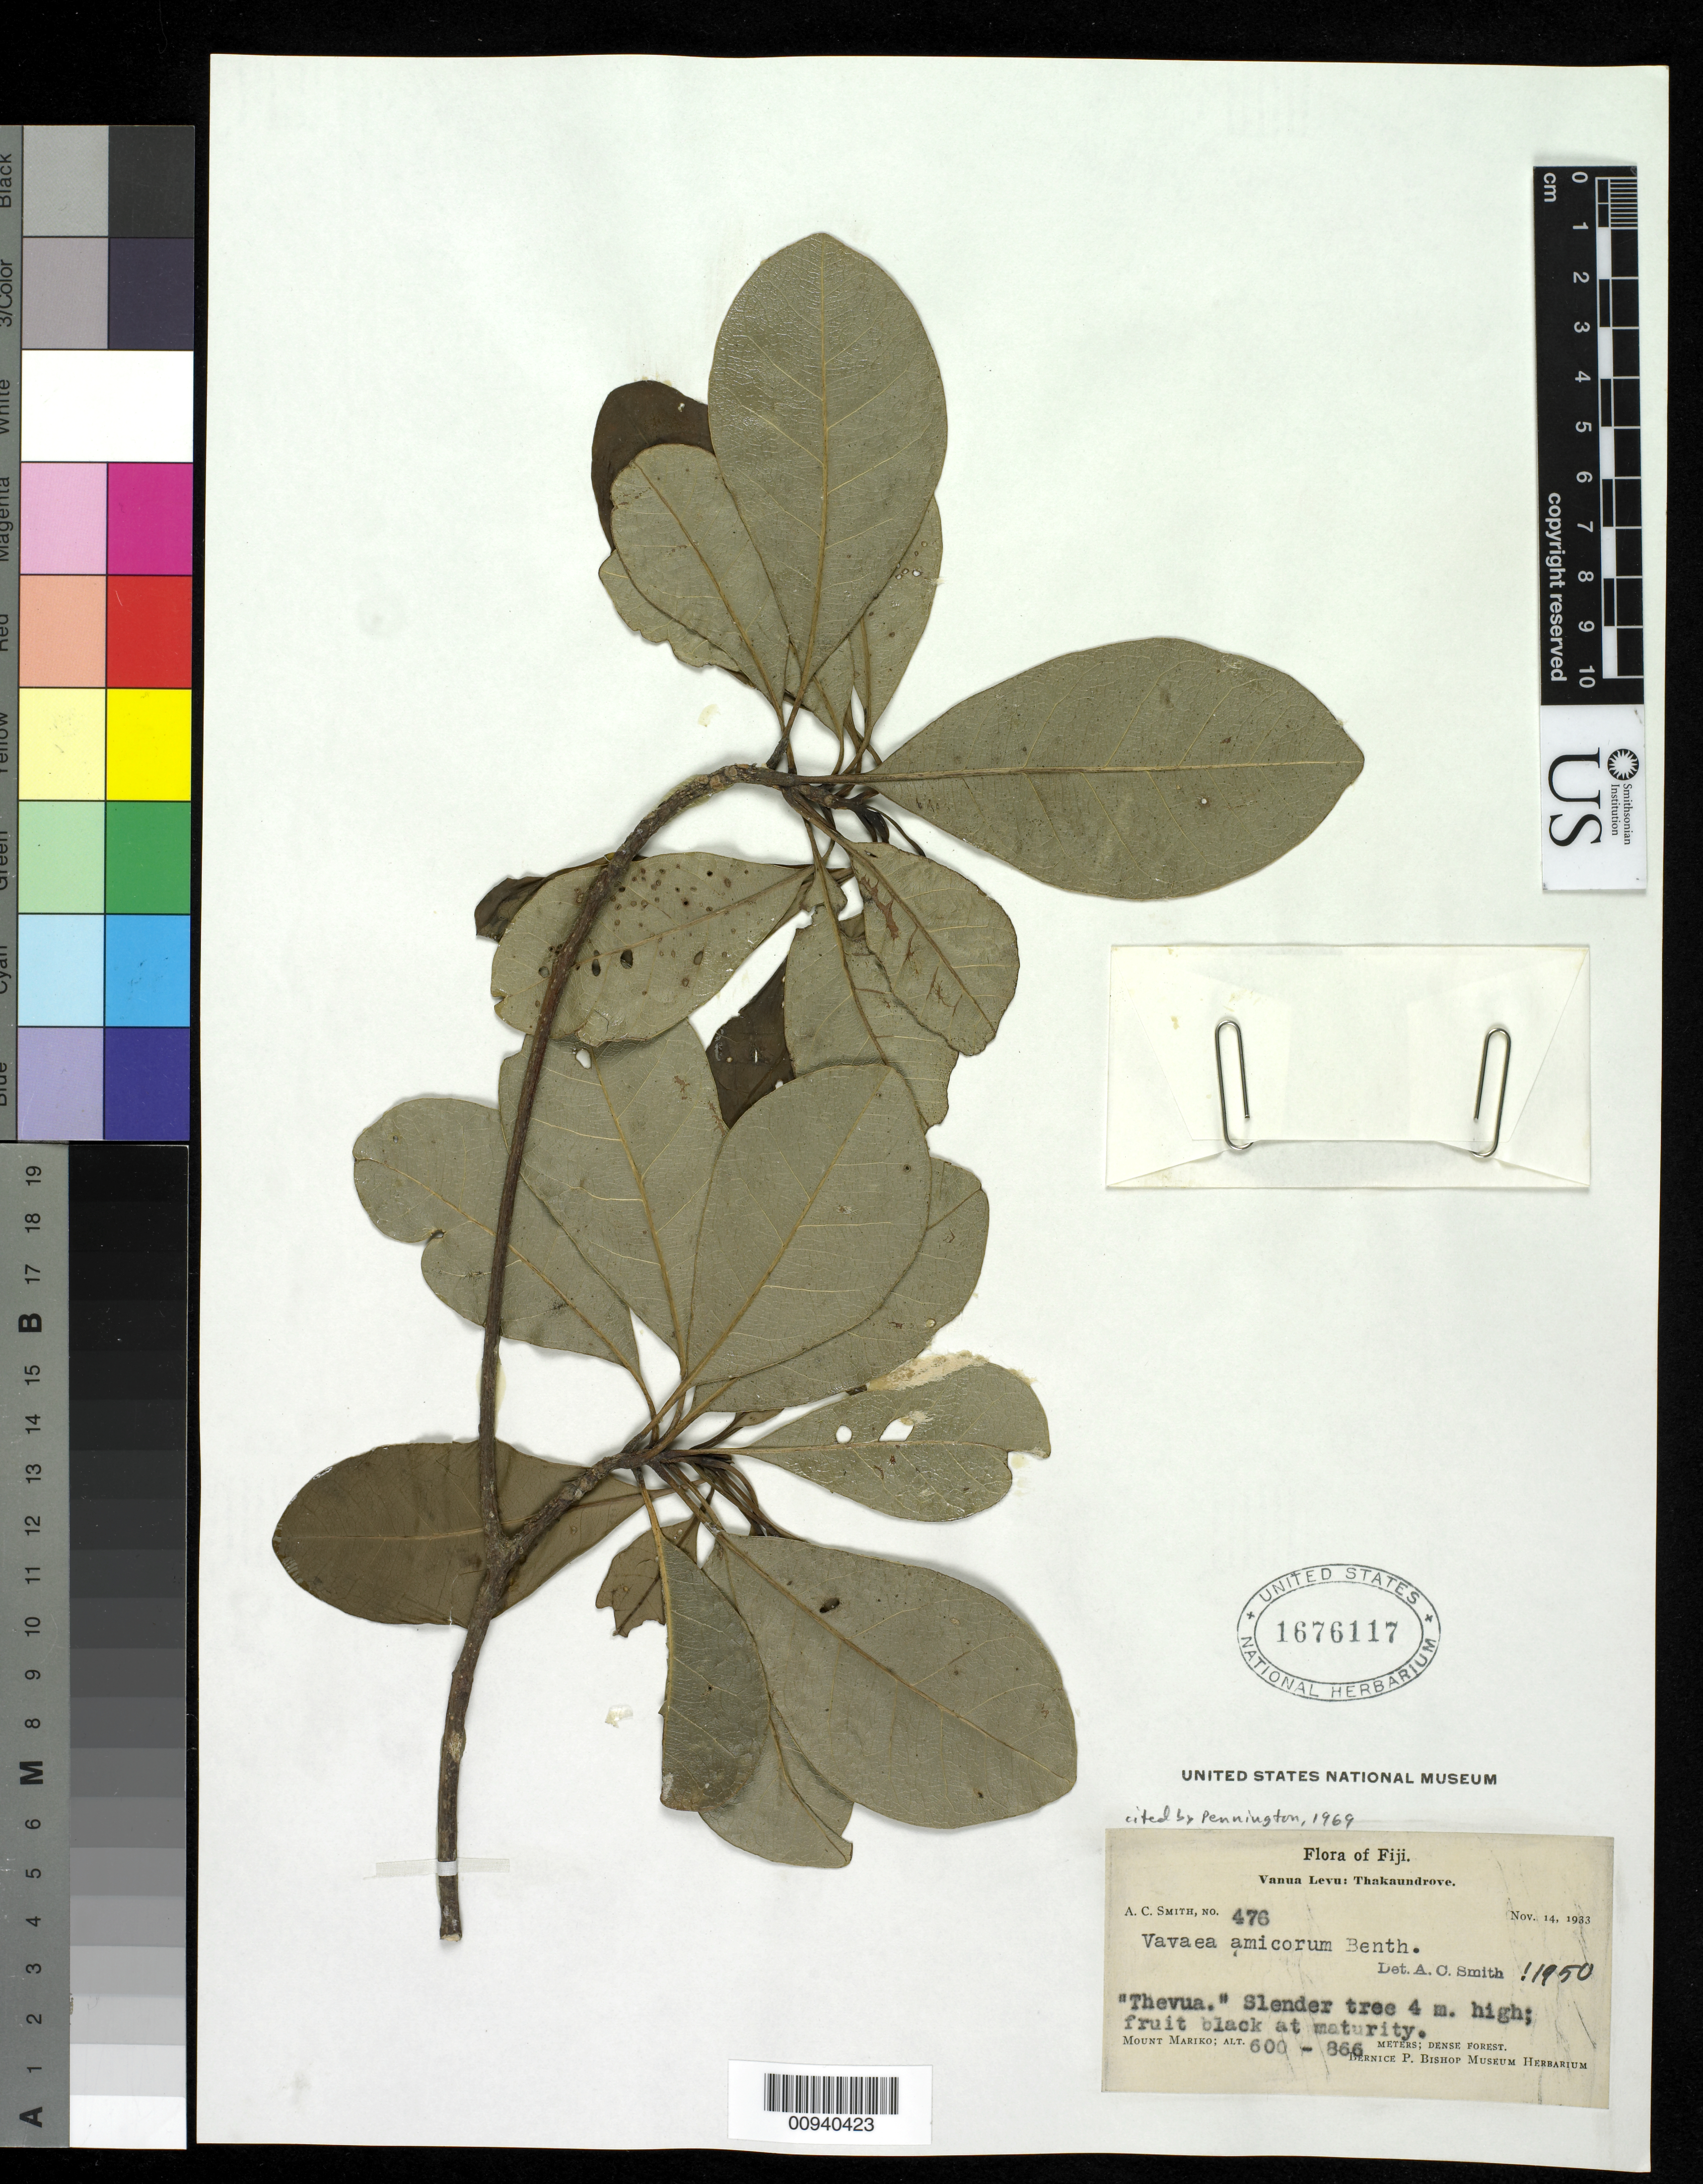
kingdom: Plantae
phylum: Tracheophyta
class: Magnoliopsida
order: Sapindales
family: Meliaceae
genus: Vavaea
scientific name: Vavaea amicorum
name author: Benth.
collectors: C. A. Smith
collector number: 476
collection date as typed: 14 Nov 1933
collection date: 1933-11-14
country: Fiji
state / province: Northern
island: Vanua Levu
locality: Thakaundrove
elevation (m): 600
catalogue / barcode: US 1676117